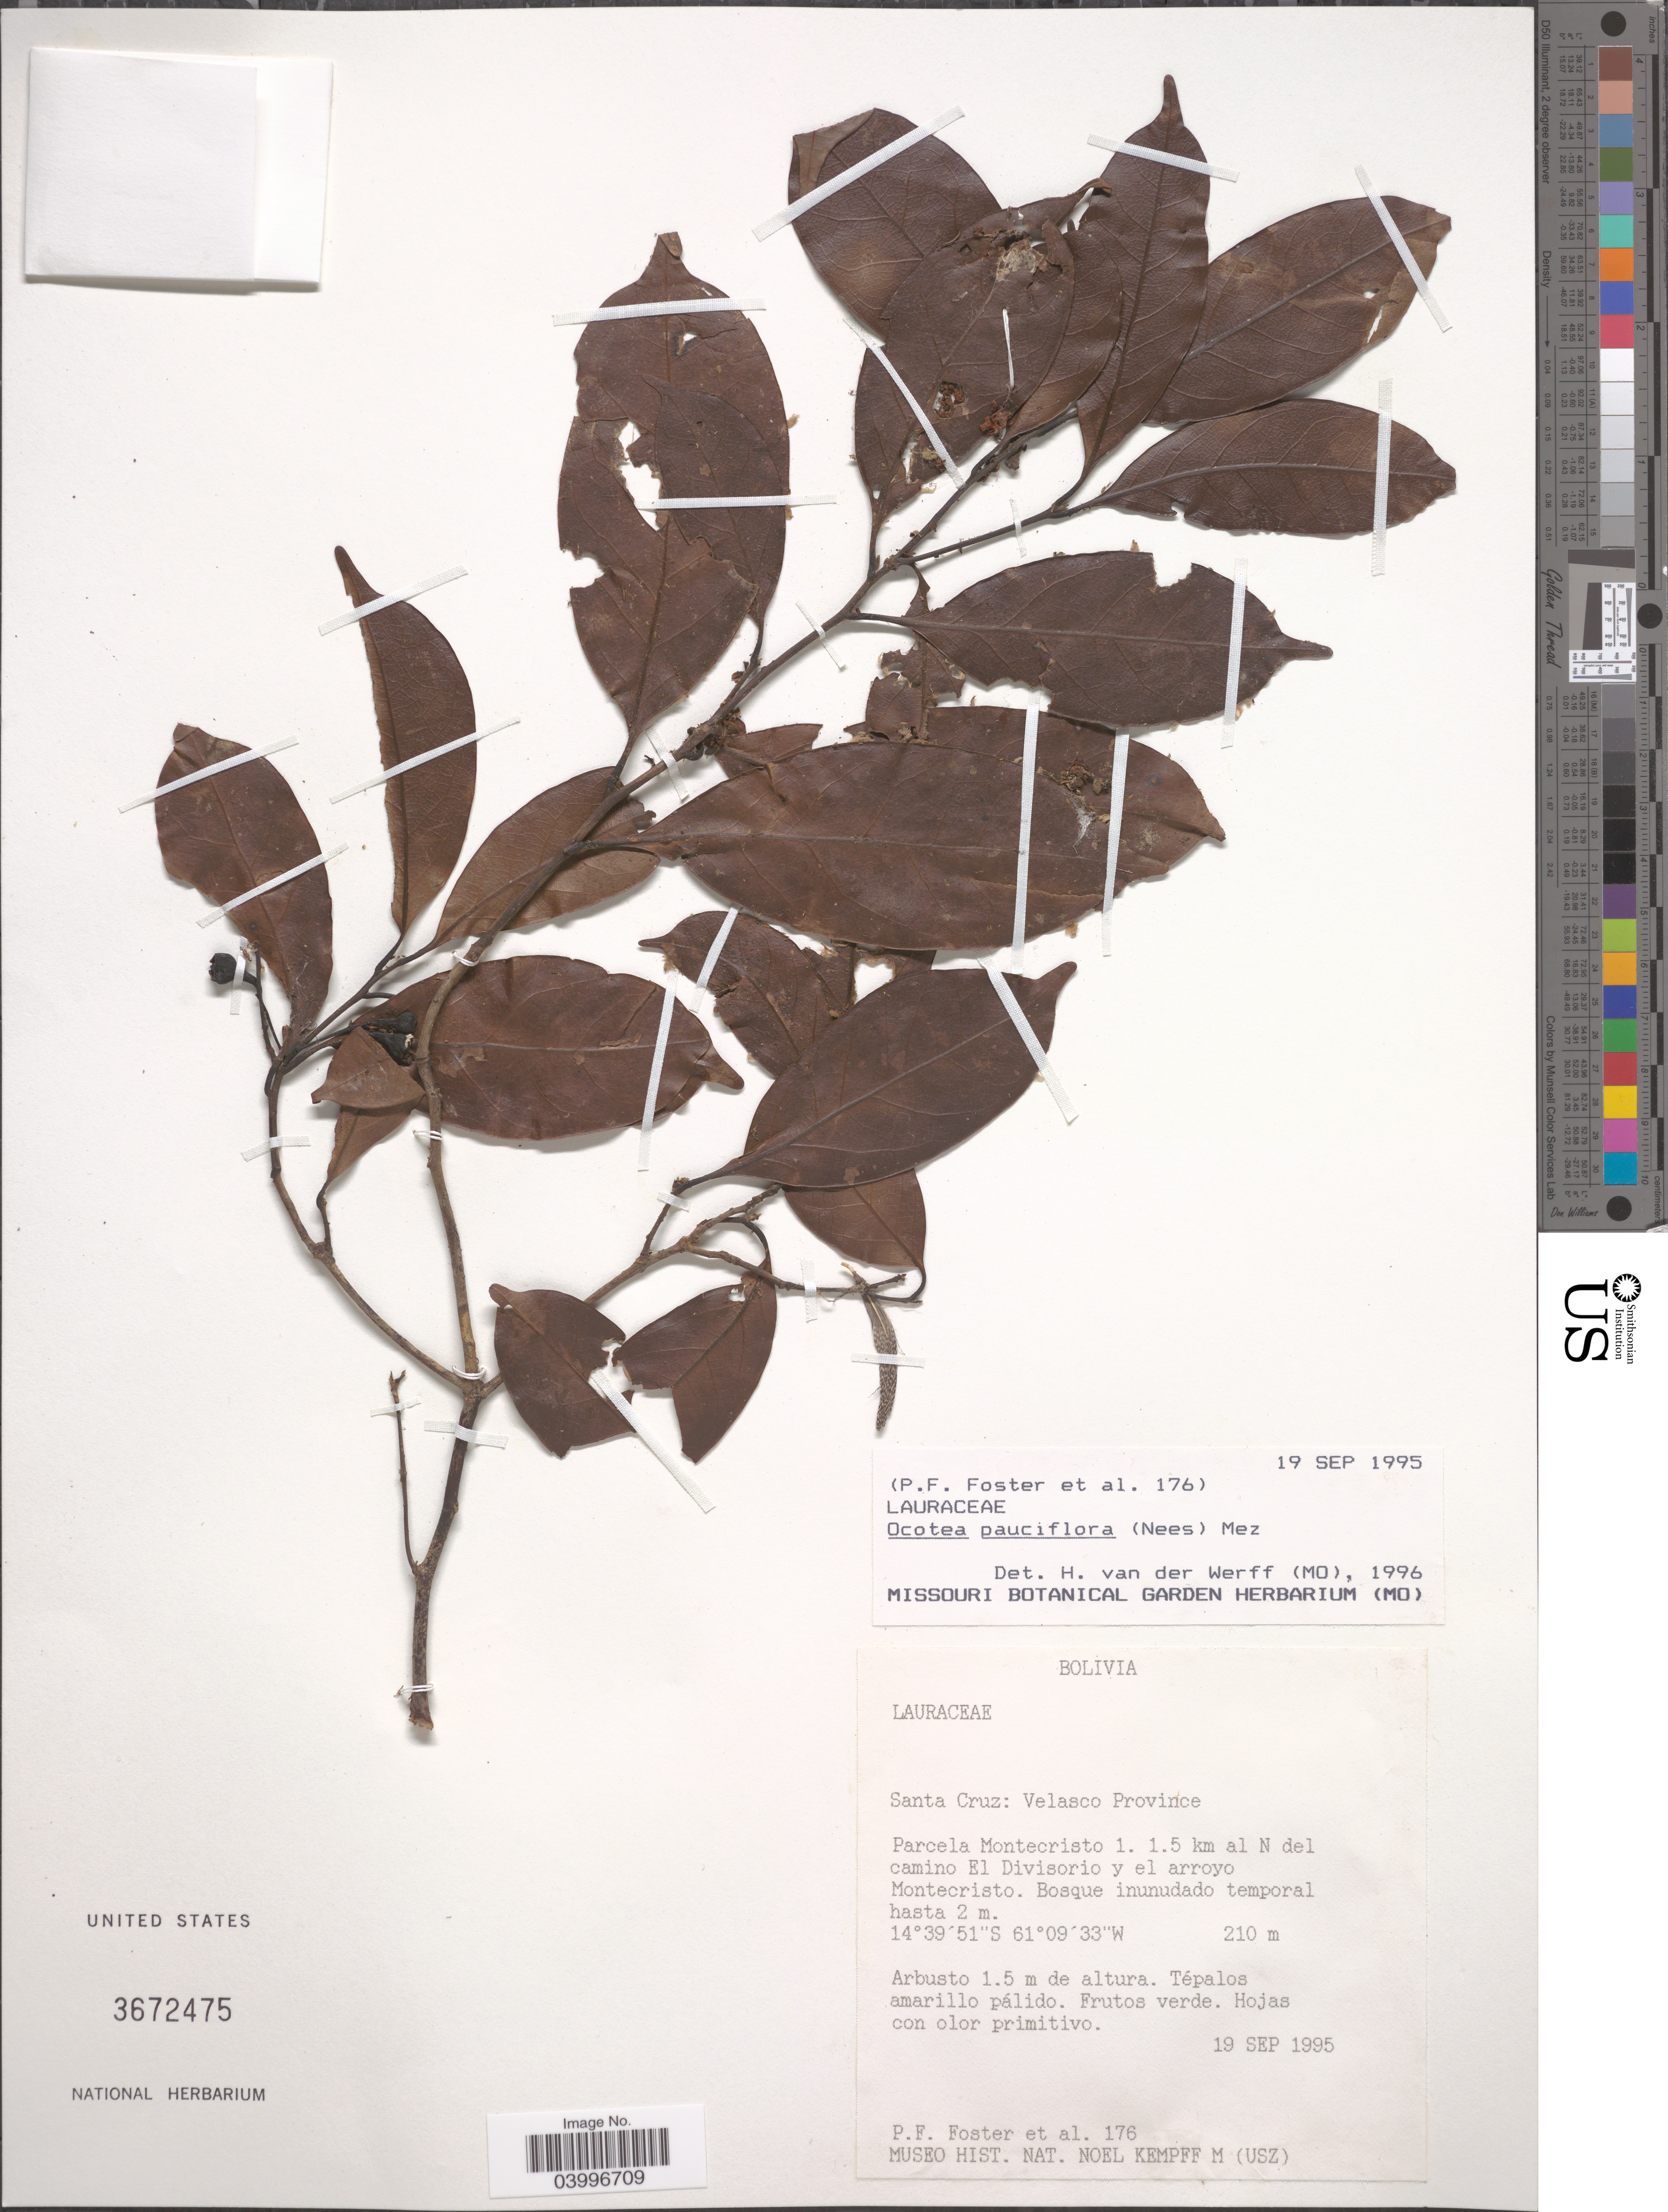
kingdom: Plantae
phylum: Tracheophyta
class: Magnoliopsida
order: Laurales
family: Lauraceae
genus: Ocotea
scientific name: Ocotea pauciflora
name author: (Nees) Mez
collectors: P. Foster & et al.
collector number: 176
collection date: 1995-09-19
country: Bolivia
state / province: Santa Cruz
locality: Velasco Province. Parcela Montecristo 1. 1.5 km al N del camino El Divisorio y el arroyo Montecristo.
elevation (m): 210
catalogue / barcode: US 3672475